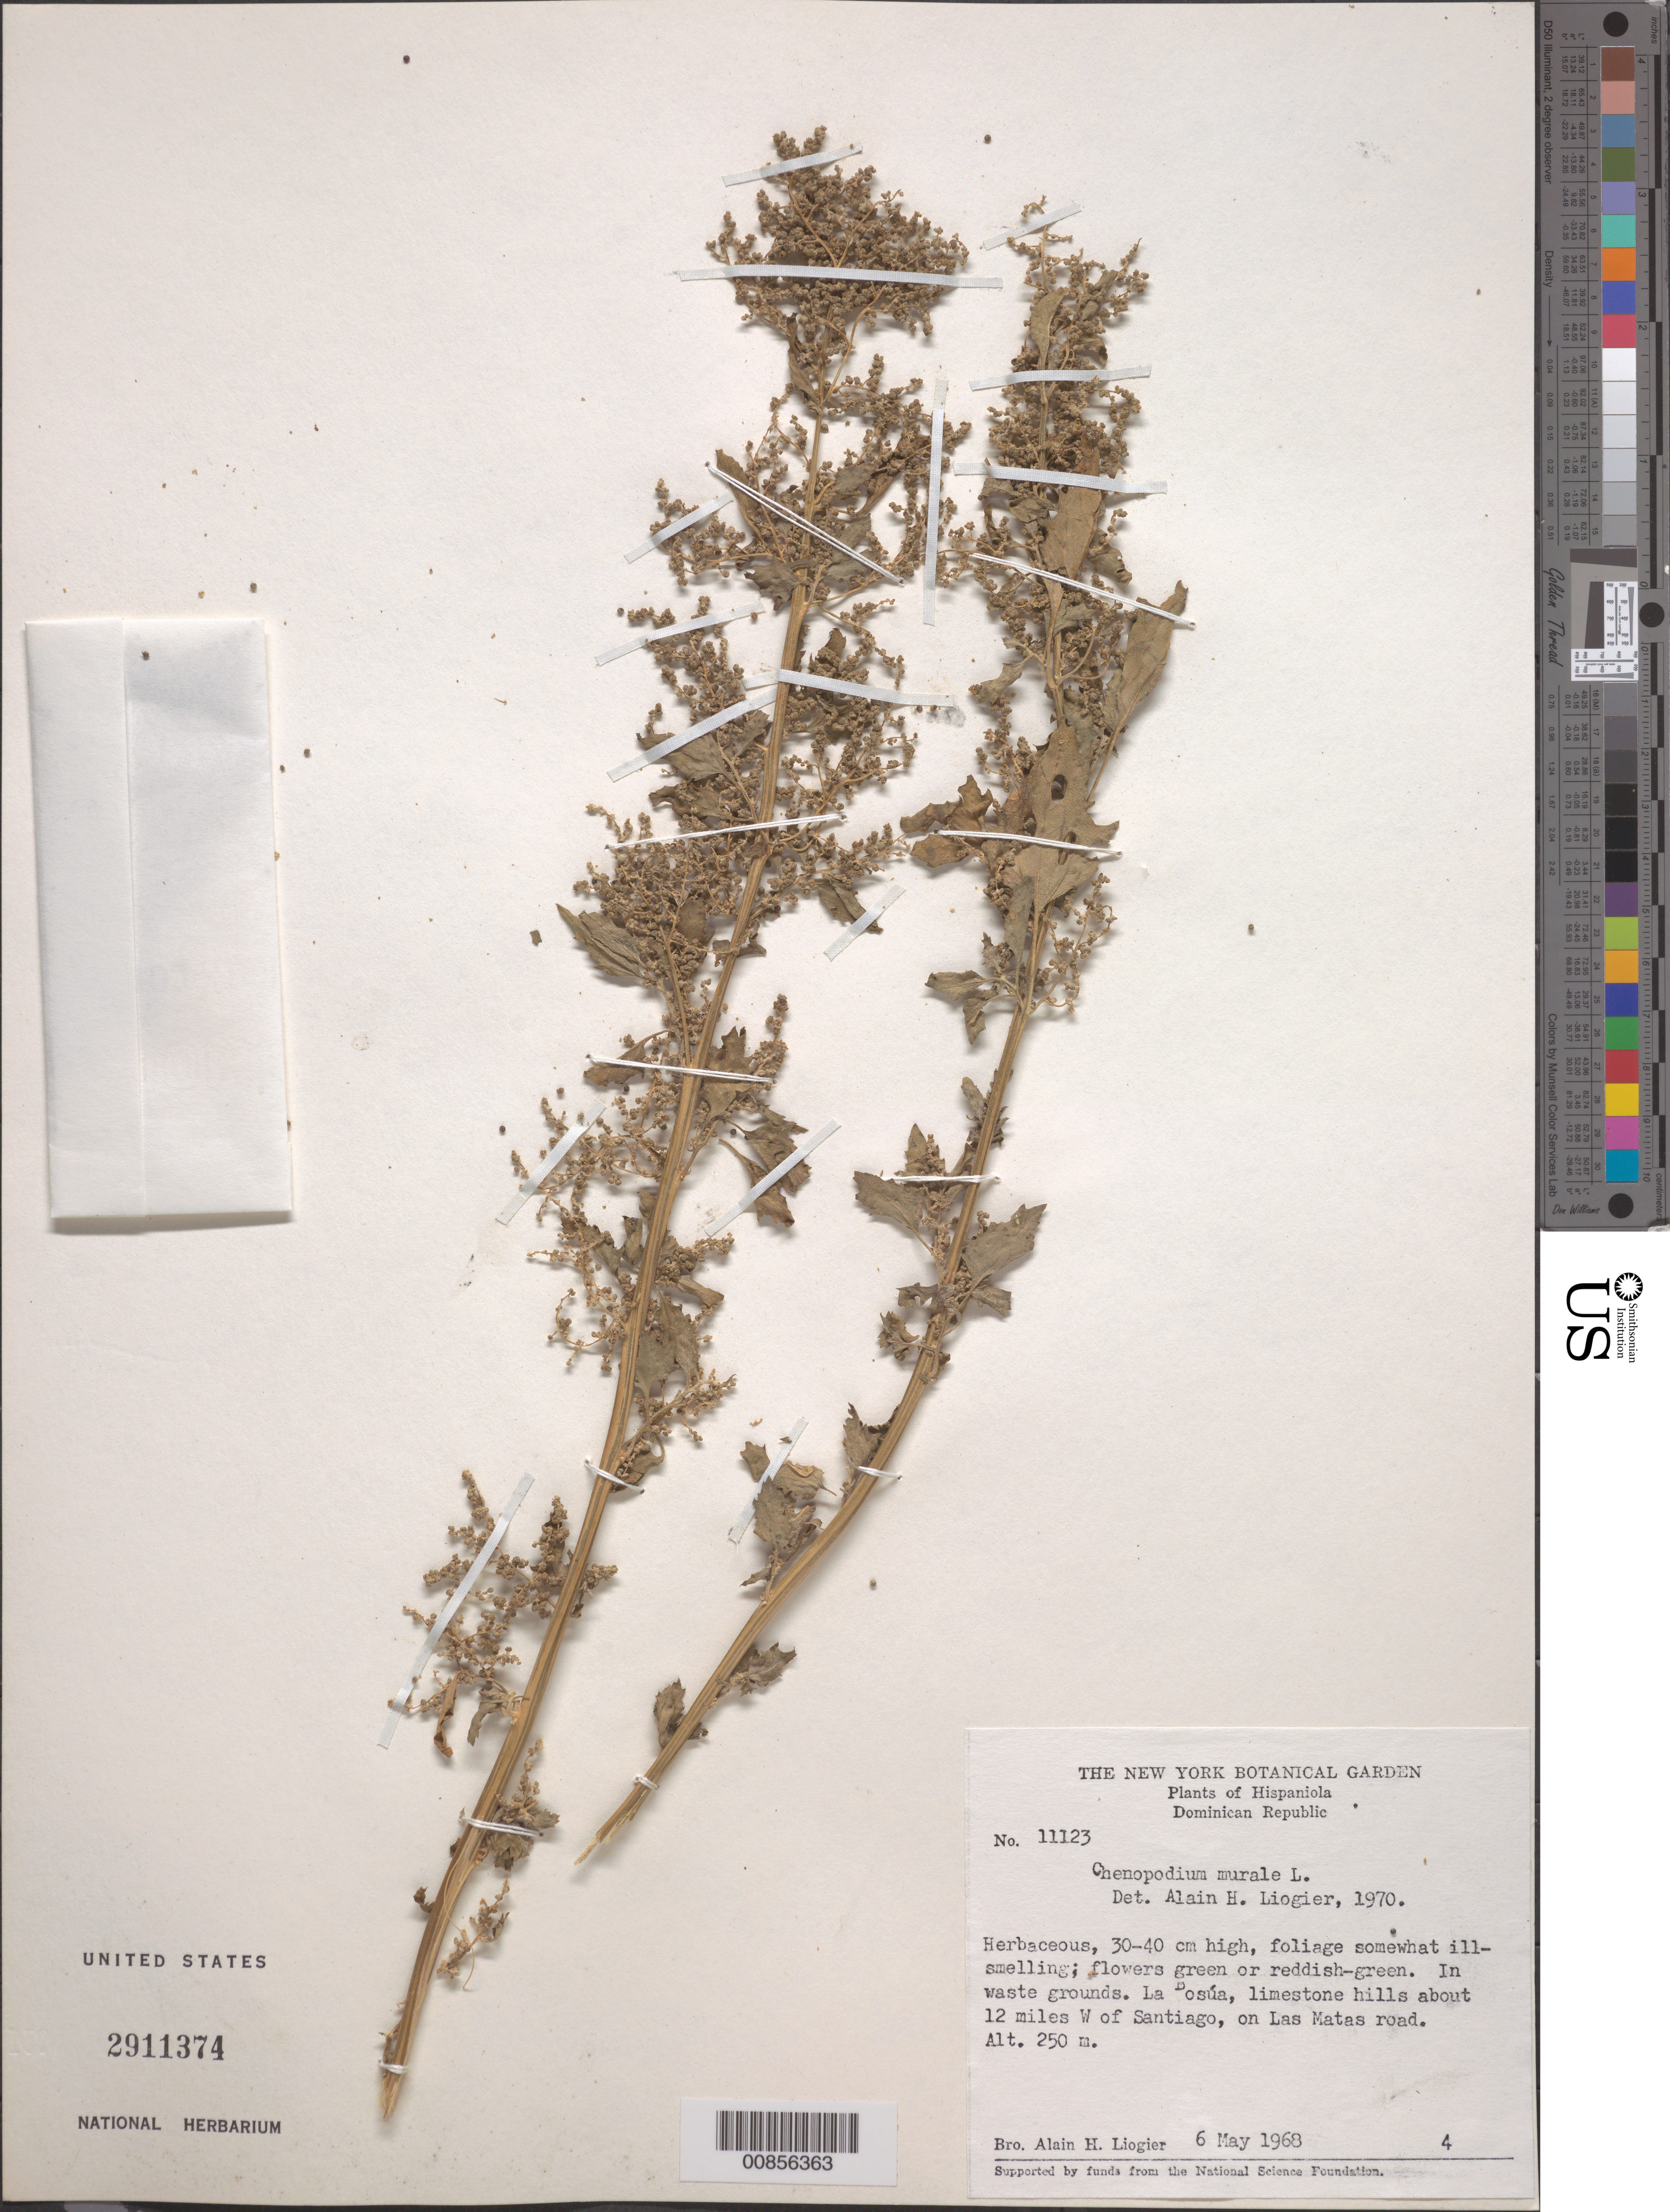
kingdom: Plantae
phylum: Tracheophyta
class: Magnoliopsida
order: Caryophyllales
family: Amaranthaceae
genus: Chenopodium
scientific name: Chenopodium murale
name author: L.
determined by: Liogier, Alain H.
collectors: A. H. Liogier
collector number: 11123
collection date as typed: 06 May 1968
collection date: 1968-05-06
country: Dominican Republic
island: Hispaniola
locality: La Bosúa, limestone hills about 12 miles W of Santiago, on Las Matas road.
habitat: In waste grounds. Limestone hills.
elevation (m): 250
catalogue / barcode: US 2911374